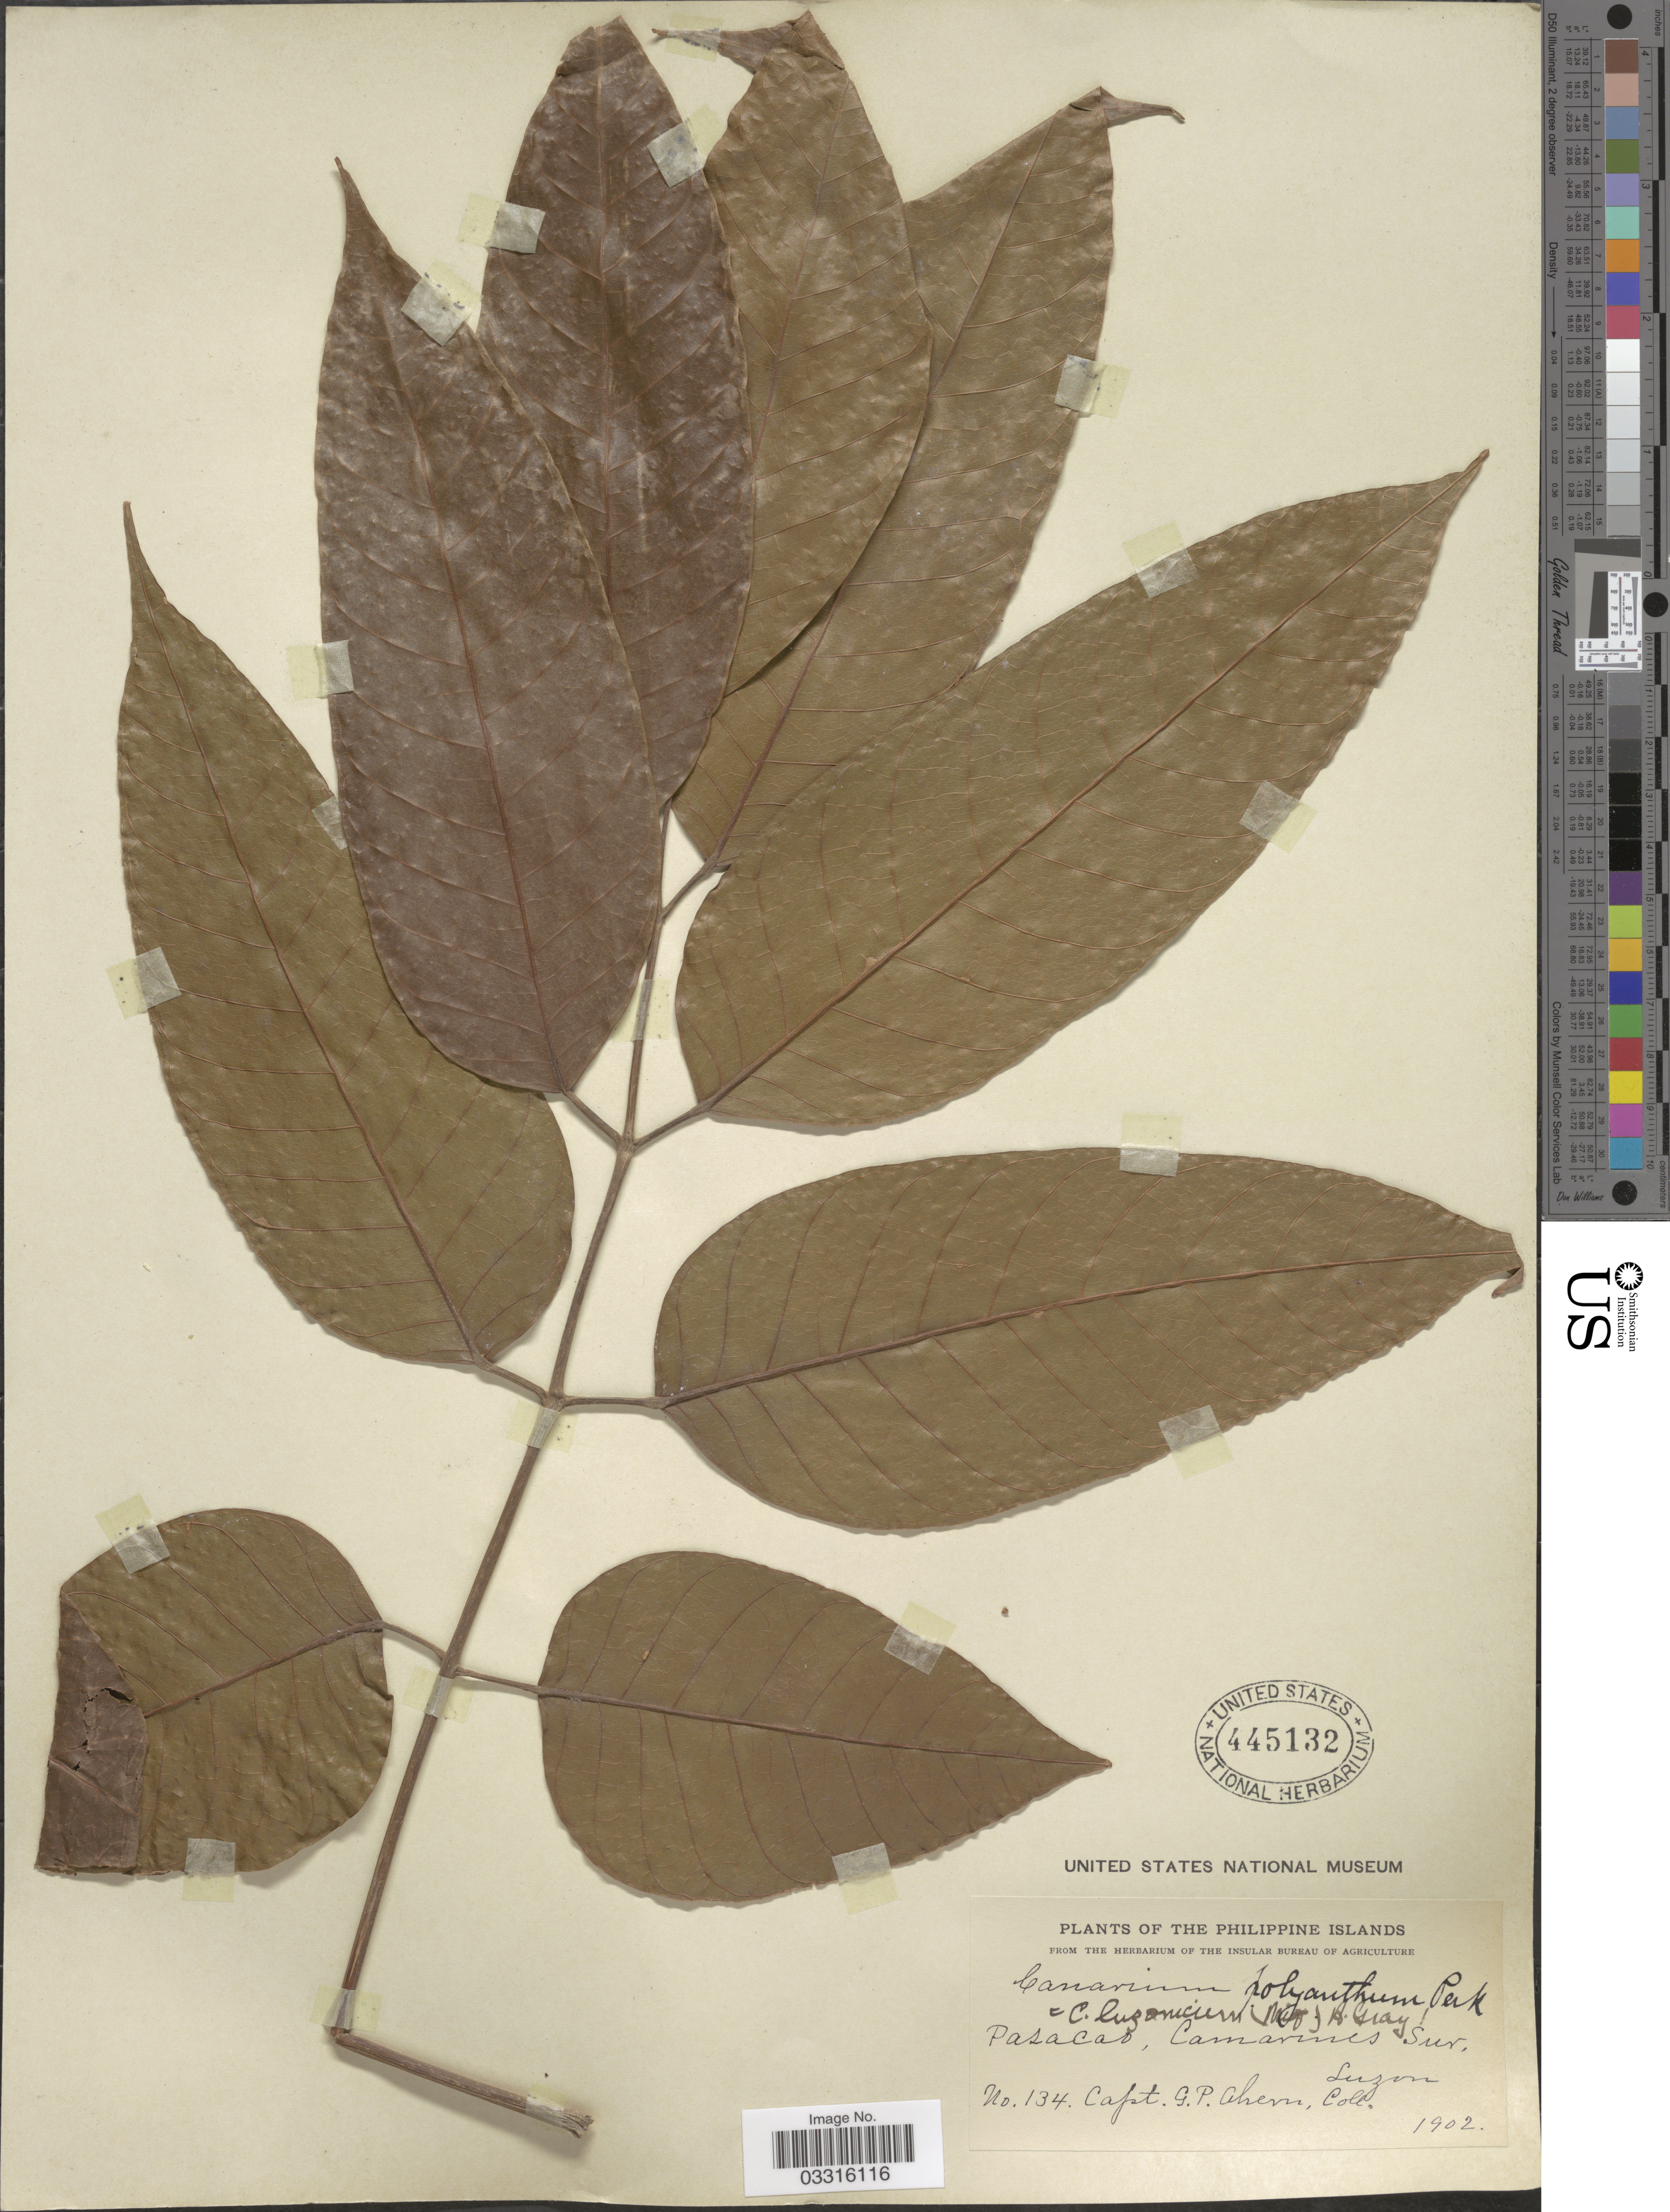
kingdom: Plantae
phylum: Tracheophyta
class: Magnoliopsida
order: Sapindales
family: Burseraceae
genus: Canarium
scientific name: Canarium luzonicum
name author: (Blume) A. Gray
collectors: G. Ahern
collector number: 134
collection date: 1902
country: Philippines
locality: Pasacao, Camarines Sur, Luzon.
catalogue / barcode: US 445132